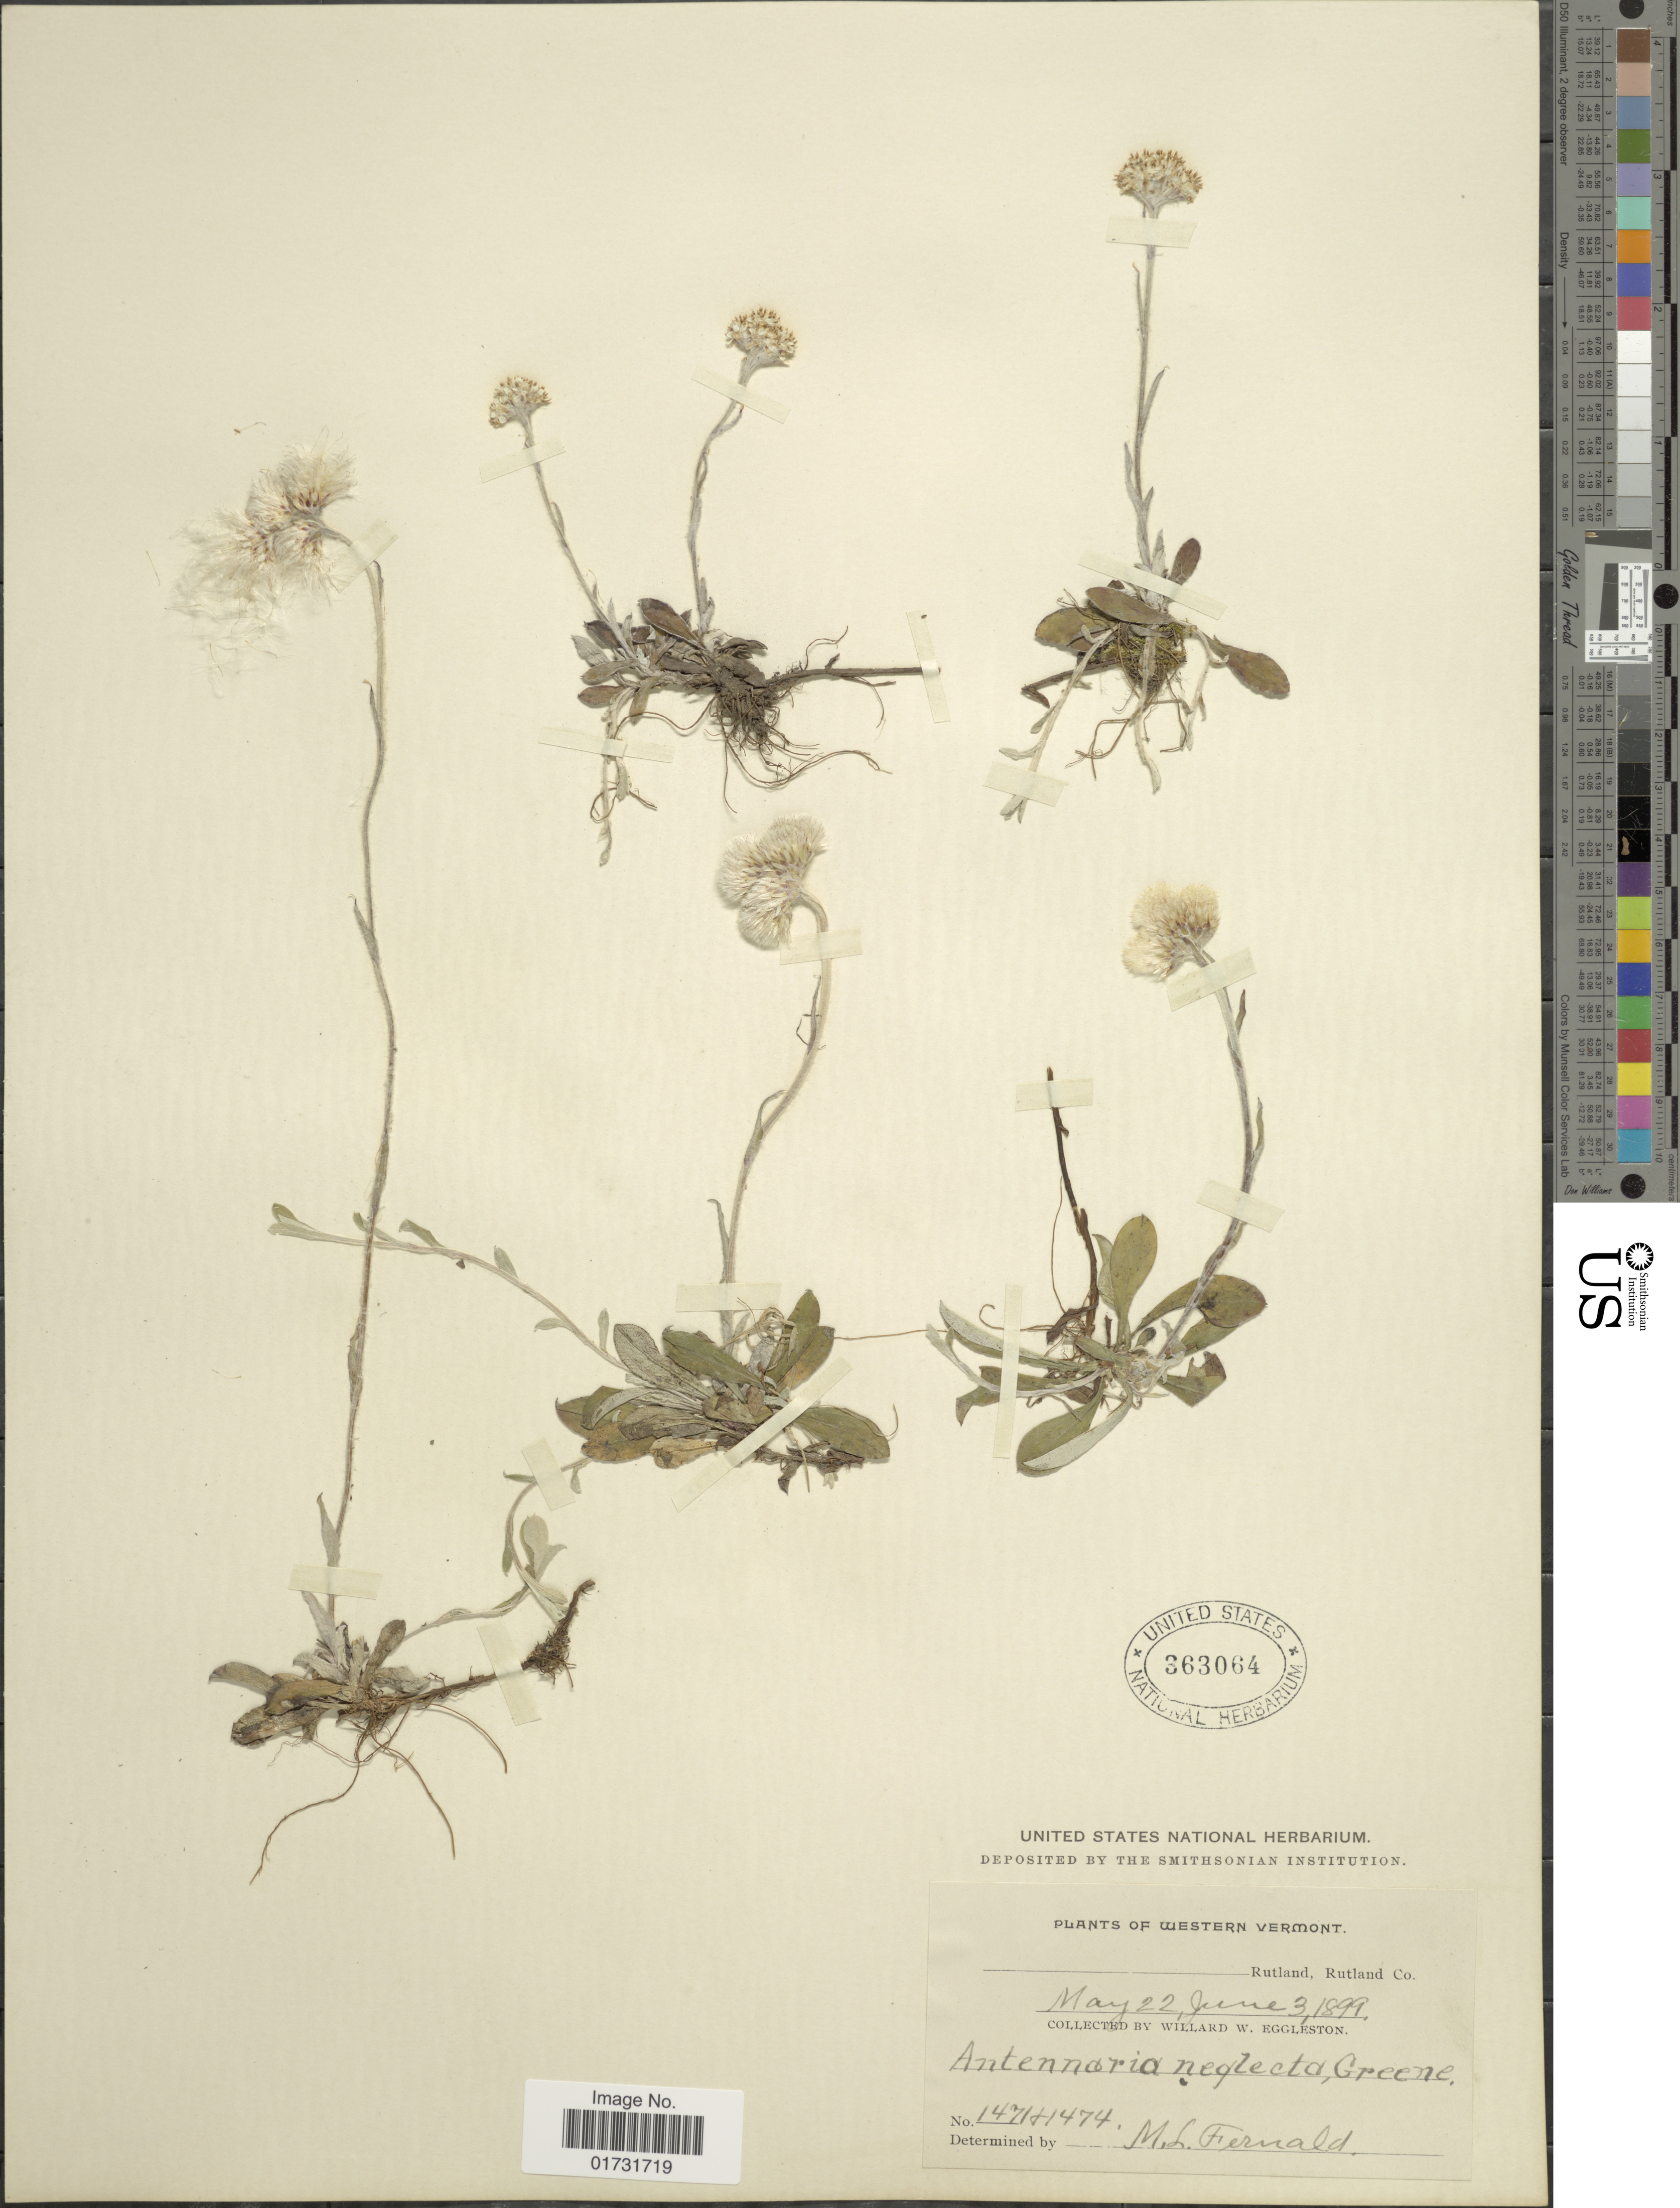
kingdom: Plantae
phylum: Tracheophyta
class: Magnoliopsida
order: Asterales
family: Asteraceae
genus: Antennaria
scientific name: Antennaria neglecta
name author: Greene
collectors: W. W. Eggleston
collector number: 1471 & 1474?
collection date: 1899-05-22/1899-06-03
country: United States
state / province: Vermont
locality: Western Vermont. Rutland, Rutland Co.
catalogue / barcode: US 363064